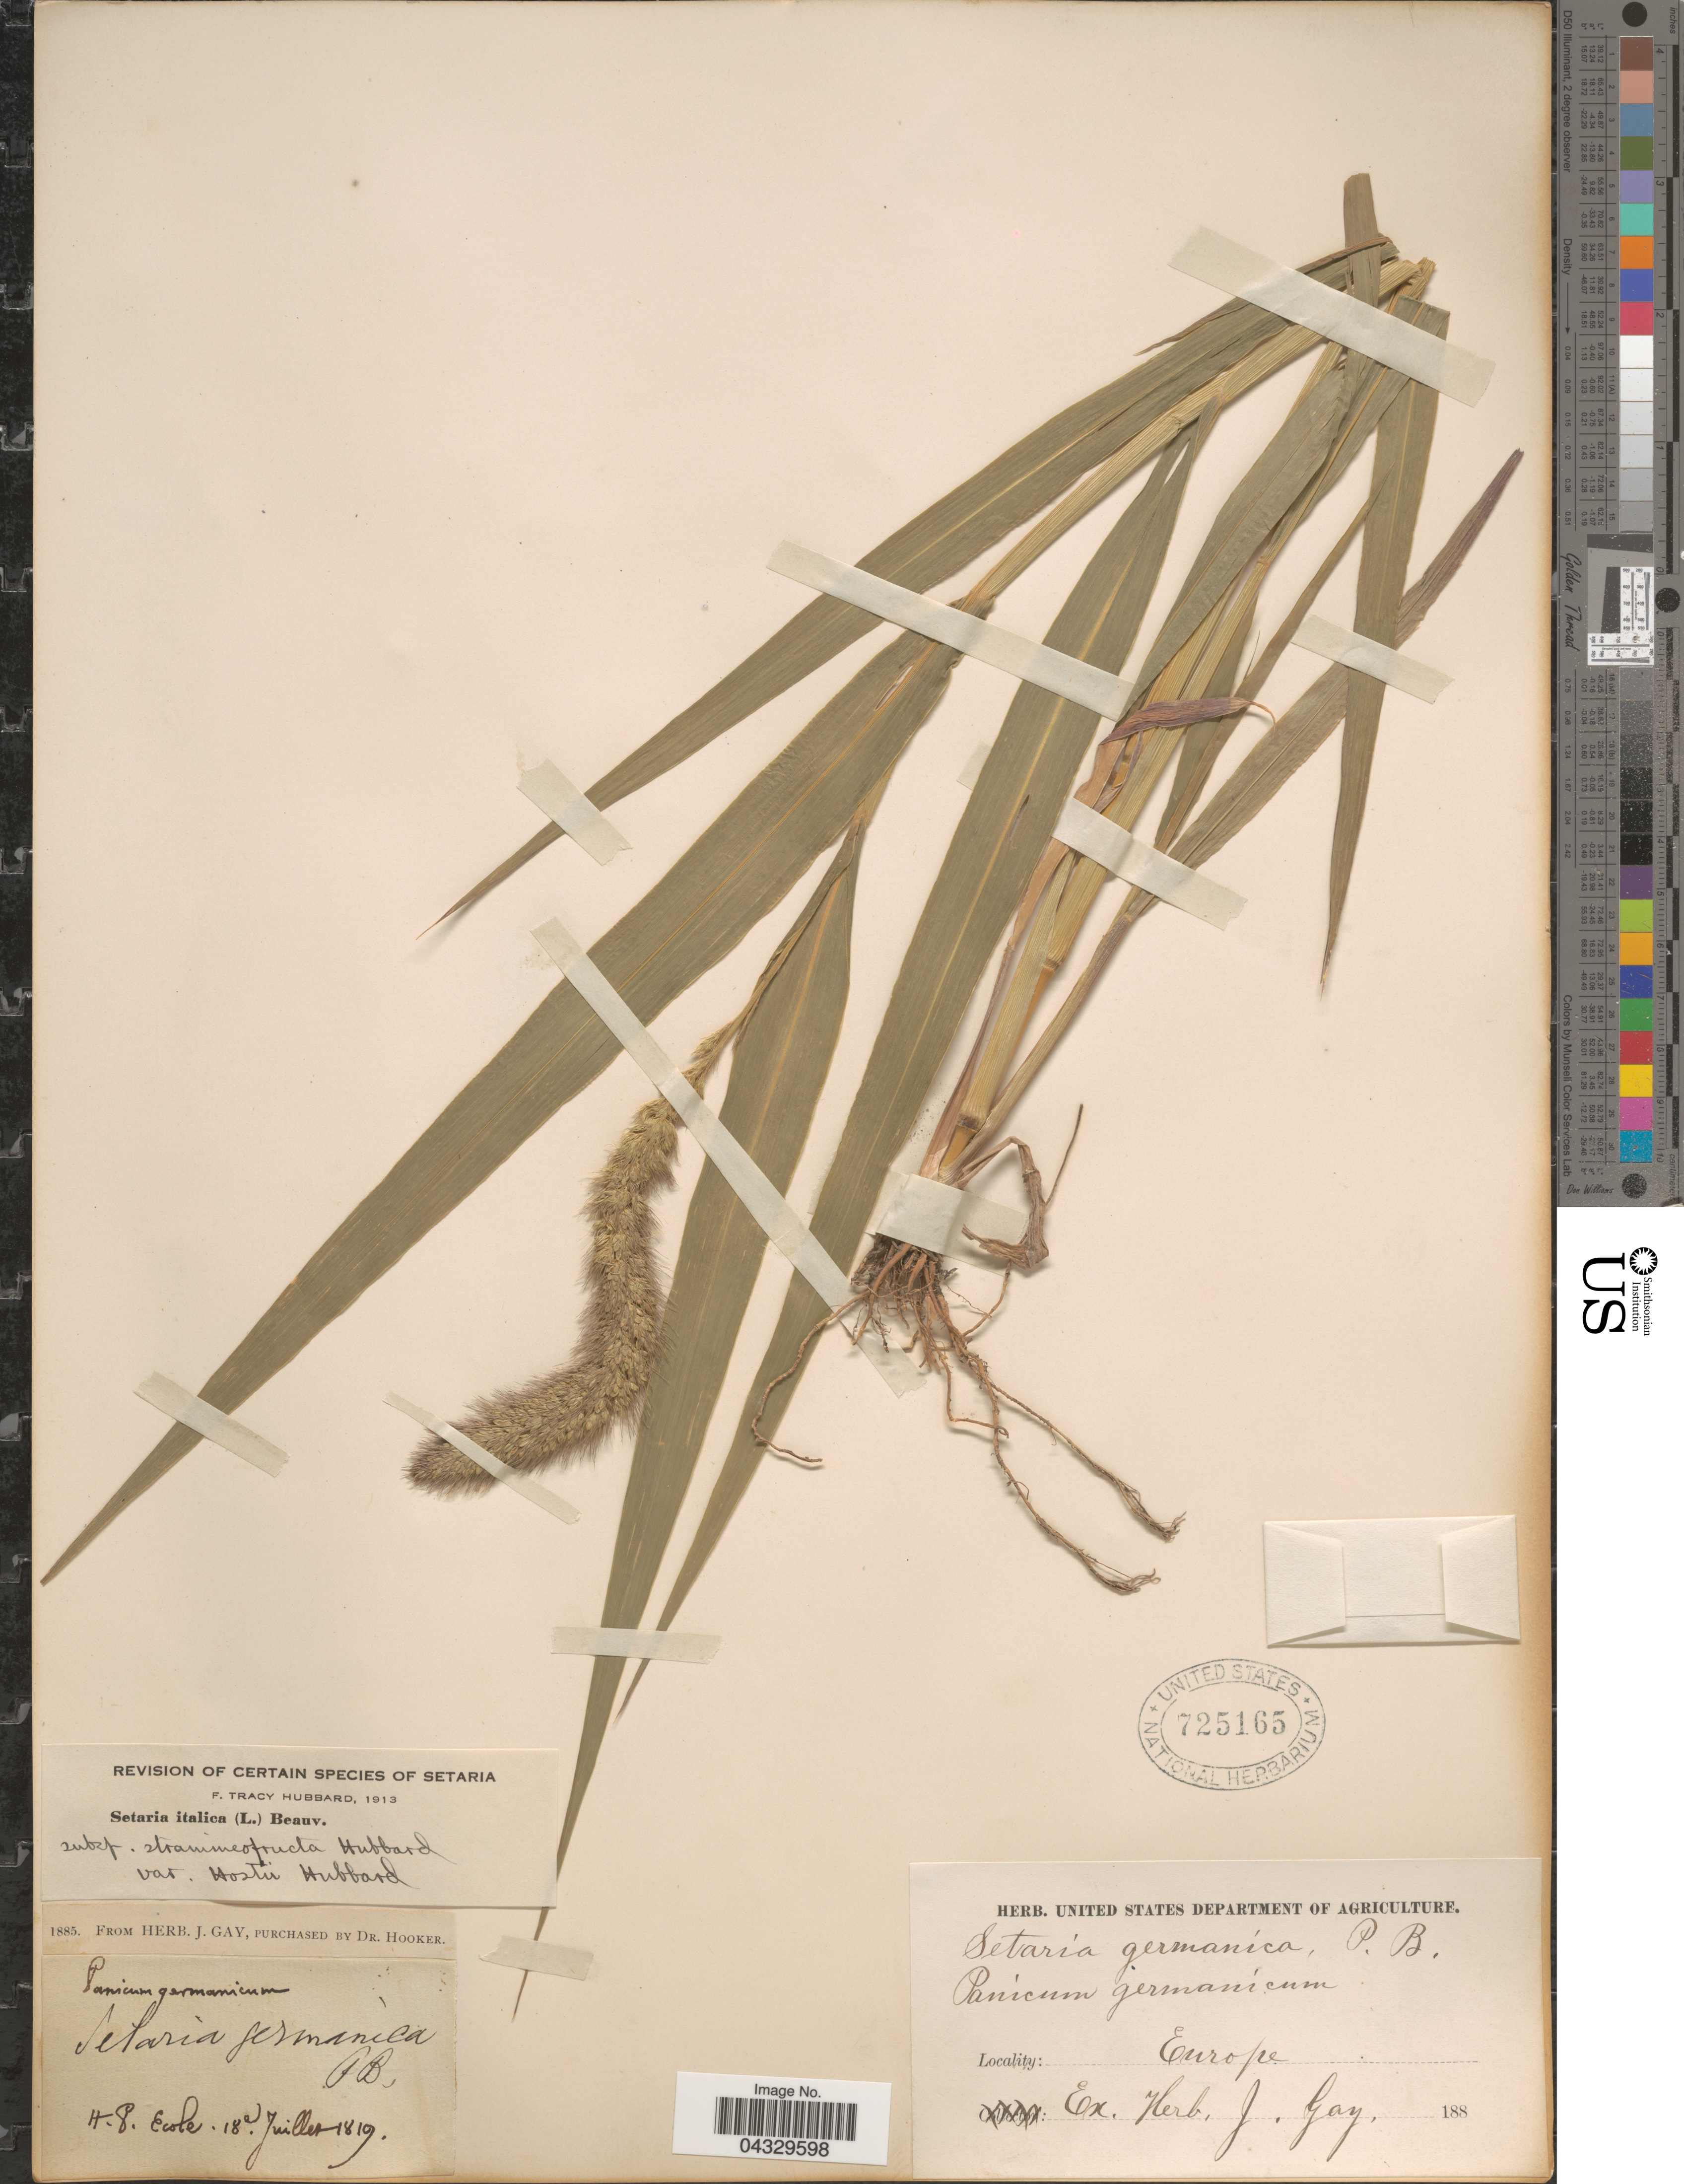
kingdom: Plantae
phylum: Tracheophyta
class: Liliopsida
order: Poales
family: Poaceae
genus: Setaria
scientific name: Setaria italica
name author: (L.) P. Beauv.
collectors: ex herb. J. Gay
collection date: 1819-07-18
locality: Europa.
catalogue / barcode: US 725165